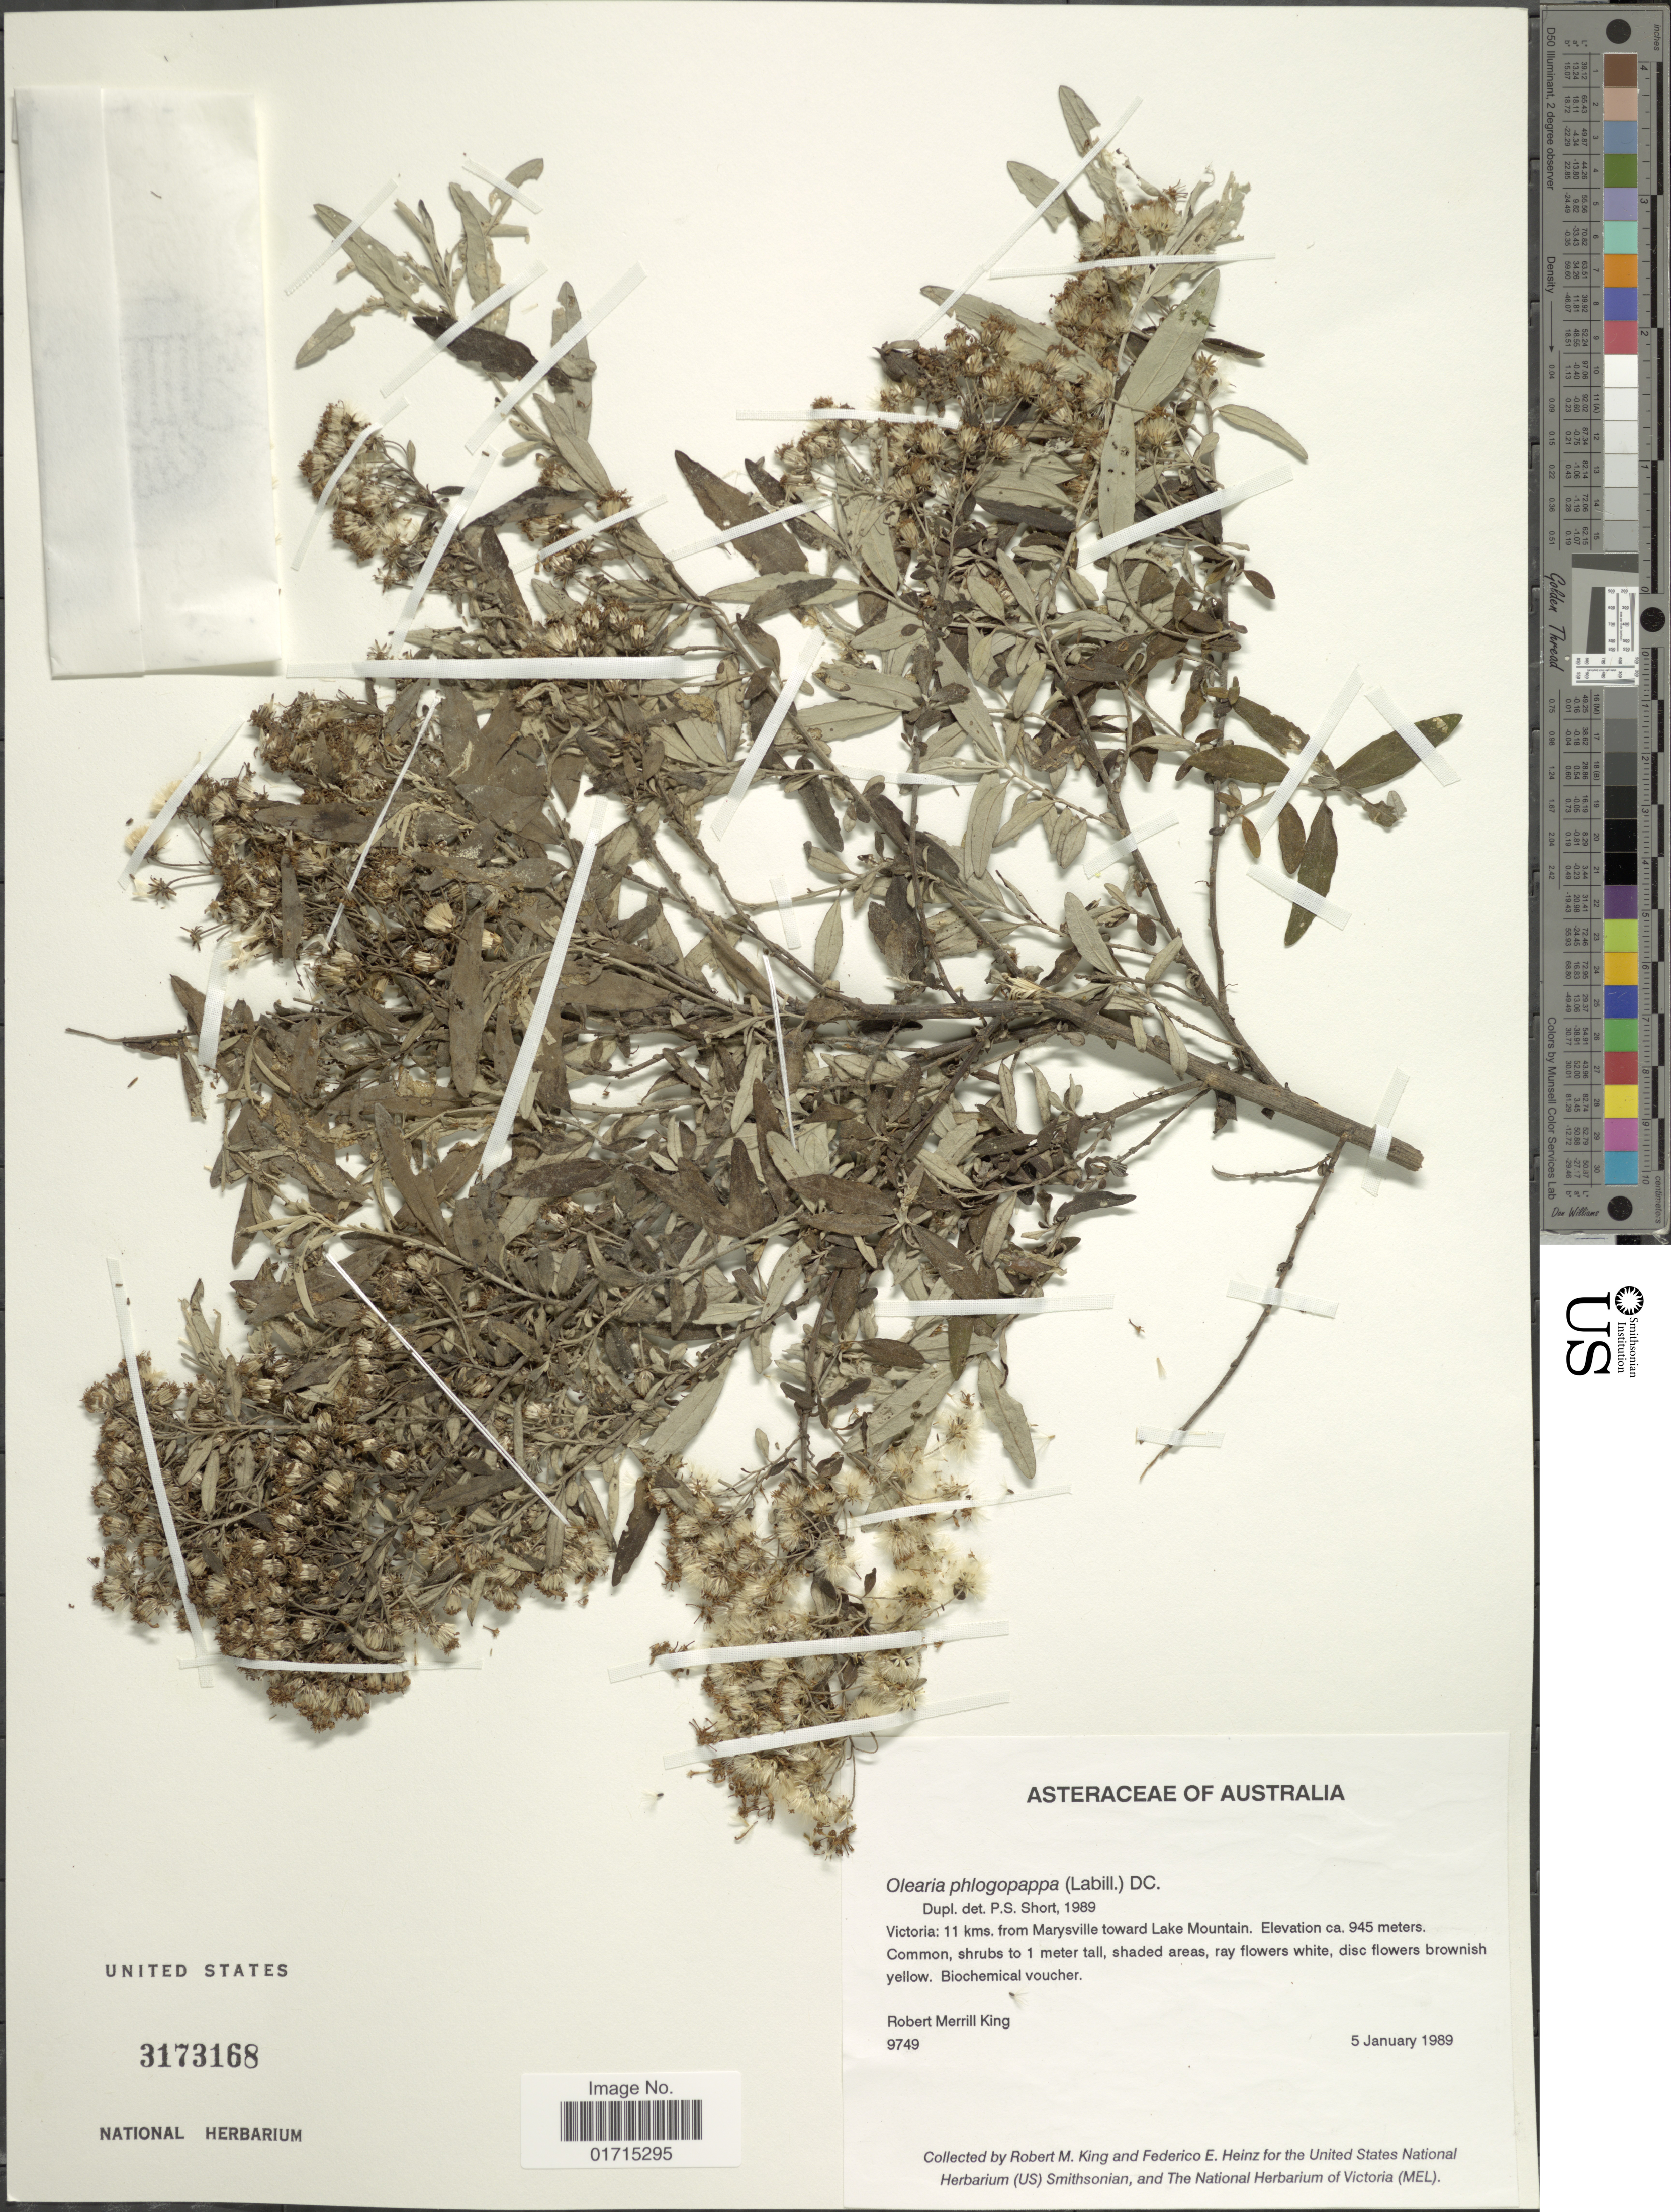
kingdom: Plantae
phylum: Tracheophyta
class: Magnoliopsida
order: Asterales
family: Asteraceae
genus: Olearia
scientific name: Olearia phlogopappa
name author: (Labill.) DC.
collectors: R. M. King & F. Heinz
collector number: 9749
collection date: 1989-01-05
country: Australia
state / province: Victoria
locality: Victoria: 11 kms. from Marysville toward Lake Mountain.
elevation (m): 945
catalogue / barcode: US 3173168